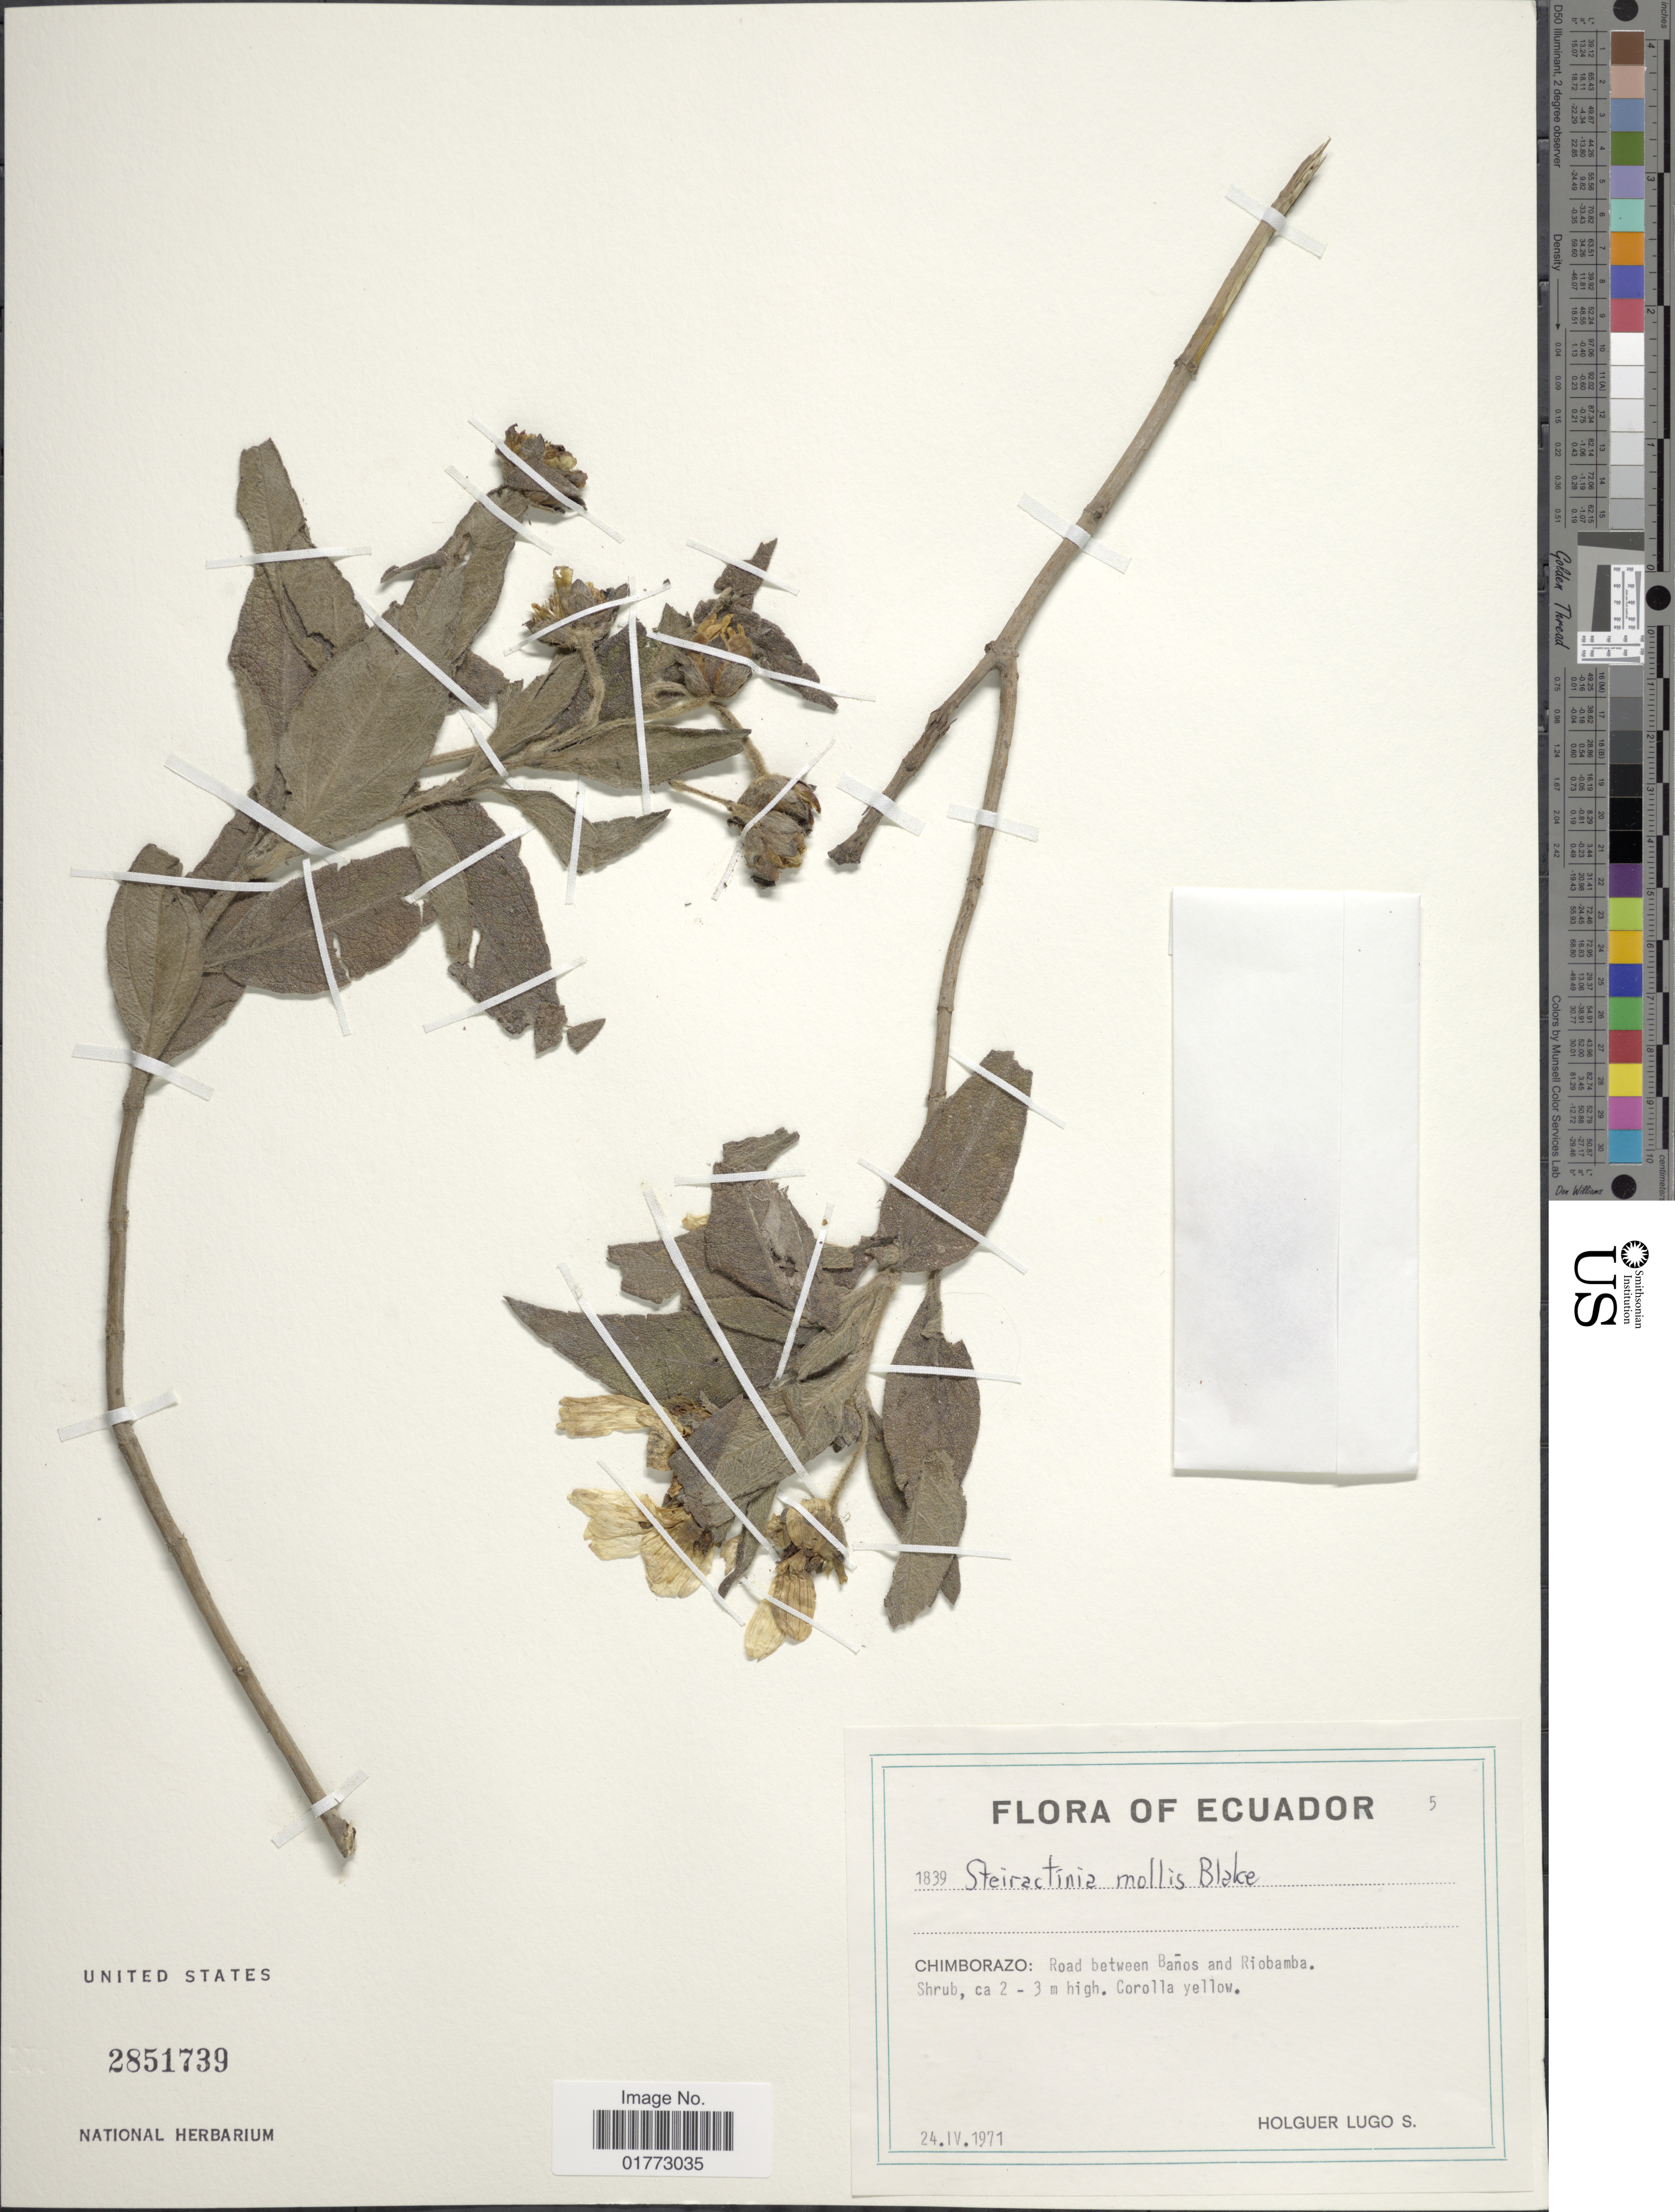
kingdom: Plantae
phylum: Tracheophyta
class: Magnoliopsida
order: Asterales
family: Asteraceae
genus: Steiractinia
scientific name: Steiractinia sodiroi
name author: (Hieron. ex Sodiro) S.F. Blake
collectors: H. Lugo S.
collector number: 1839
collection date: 1971-04-24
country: Ecuador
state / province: Chimborazo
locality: Road between Baños and Riobamba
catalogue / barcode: US 2851739